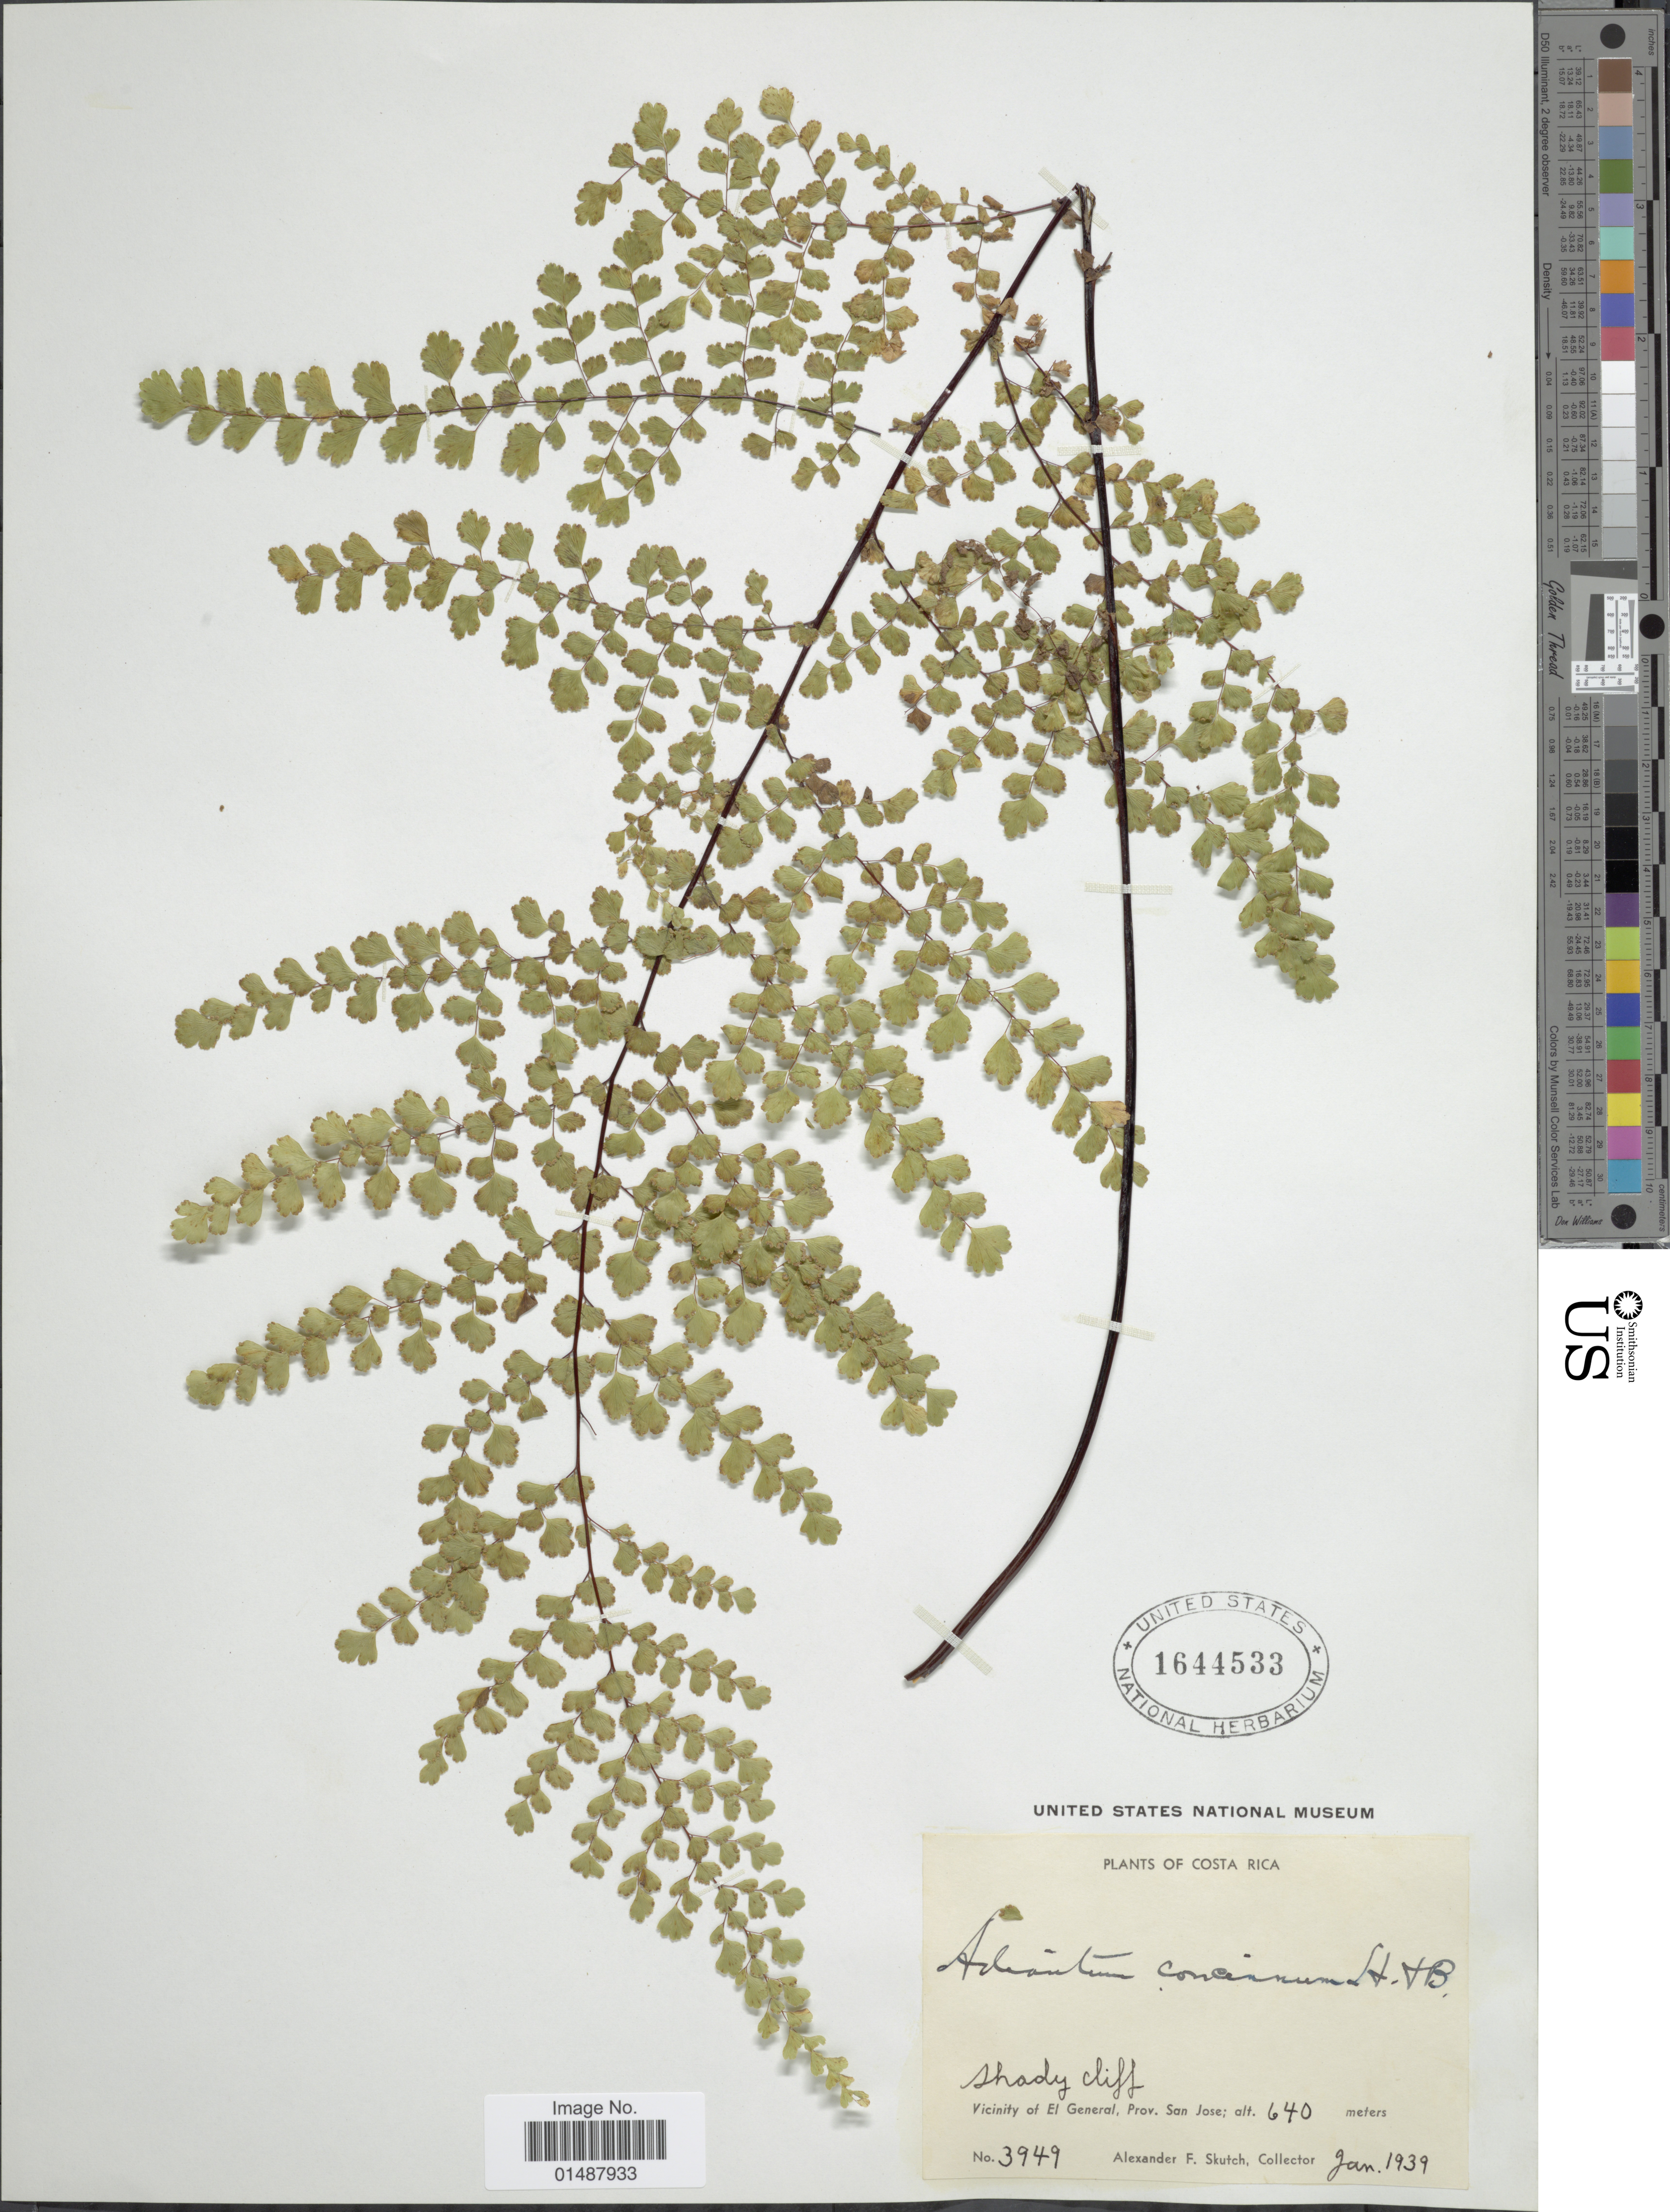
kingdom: Plantae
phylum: Tracheophyta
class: Polypodiopsida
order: Polypodiales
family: Pteridaceae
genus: Adiantum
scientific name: Adiantum concinnum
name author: Humb. & Bonpl. ex Willd.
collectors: A. F. Skutch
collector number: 3949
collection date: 1939-01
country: Costa Rica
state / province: San José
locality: Vicinity of El General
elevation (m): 640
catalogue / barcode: US 1644533